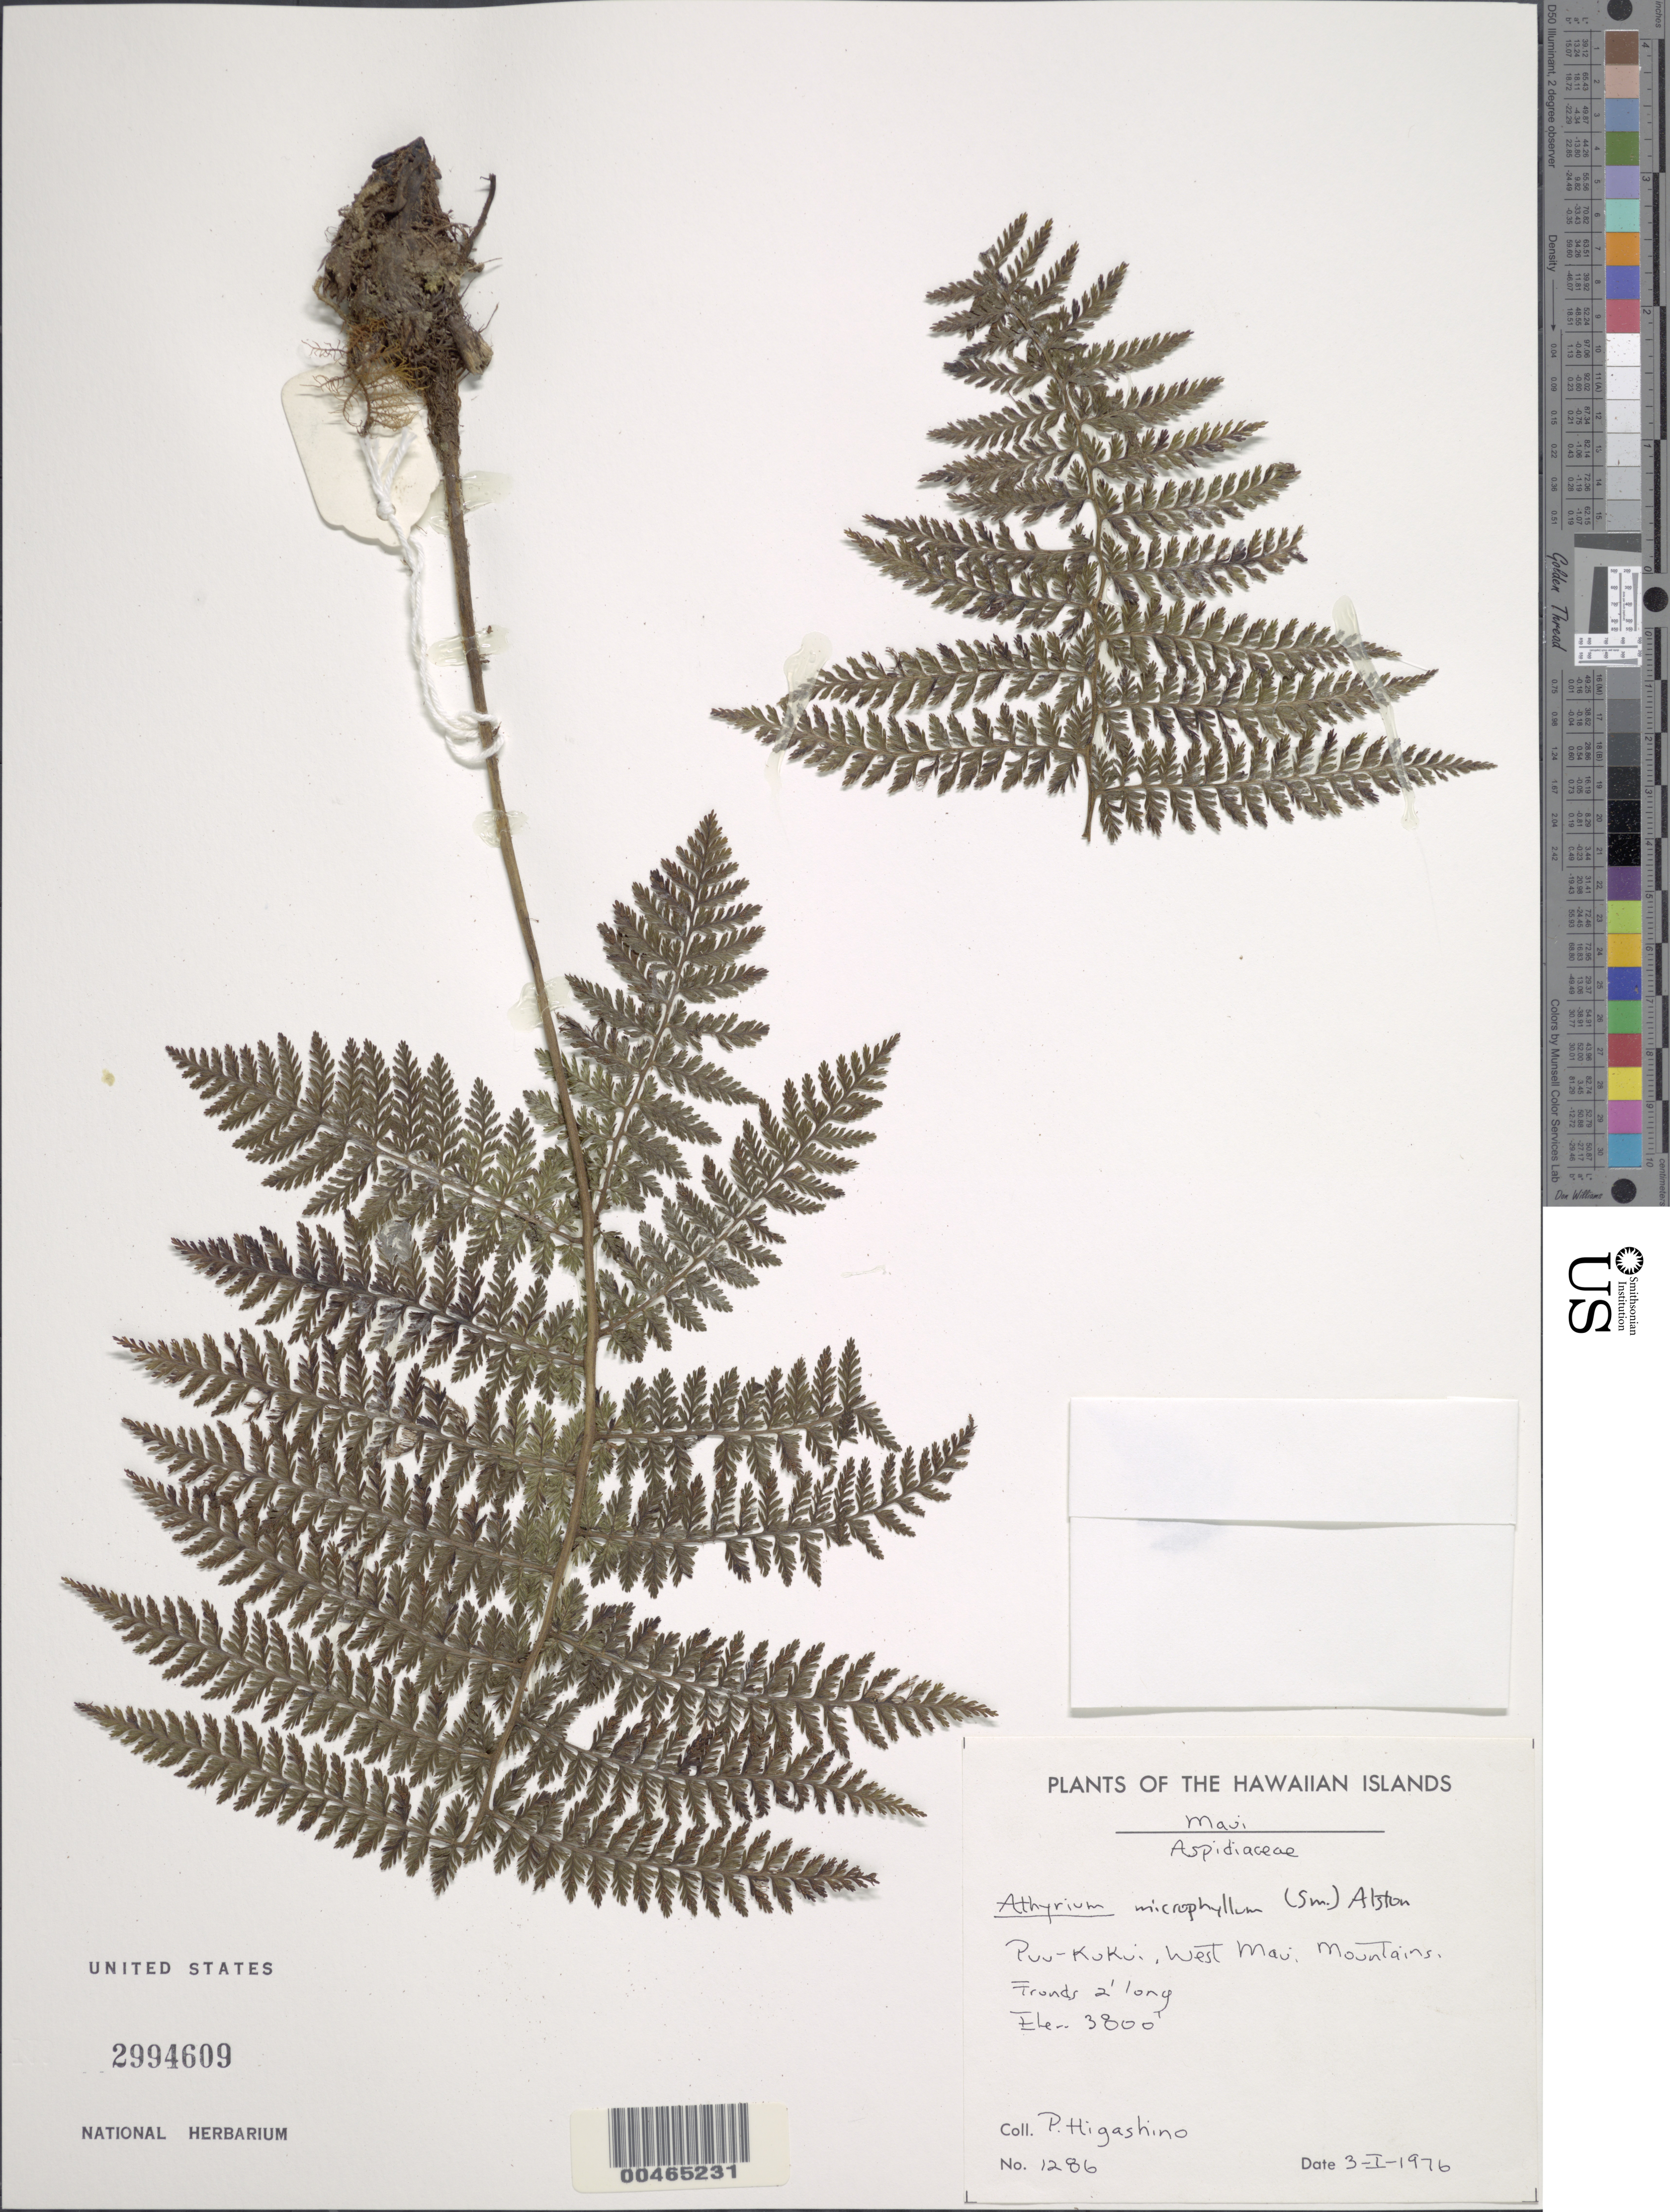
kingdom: Plantae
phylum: Tracheophyta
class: Polypodiopsida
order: Polypodiales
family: Athyriaceae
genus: Athyrium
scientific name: Athyrium microphyllum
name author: (Sm.) Alston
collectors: P. Higashino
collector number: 1286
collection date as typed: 3 Jan 1976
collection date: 1976-01-03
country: United States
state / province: Hawaii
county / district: Maui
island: Maui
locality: Puu Kukui, W Maui Mountains, Maui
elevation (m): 1158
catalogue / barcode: US 2994609